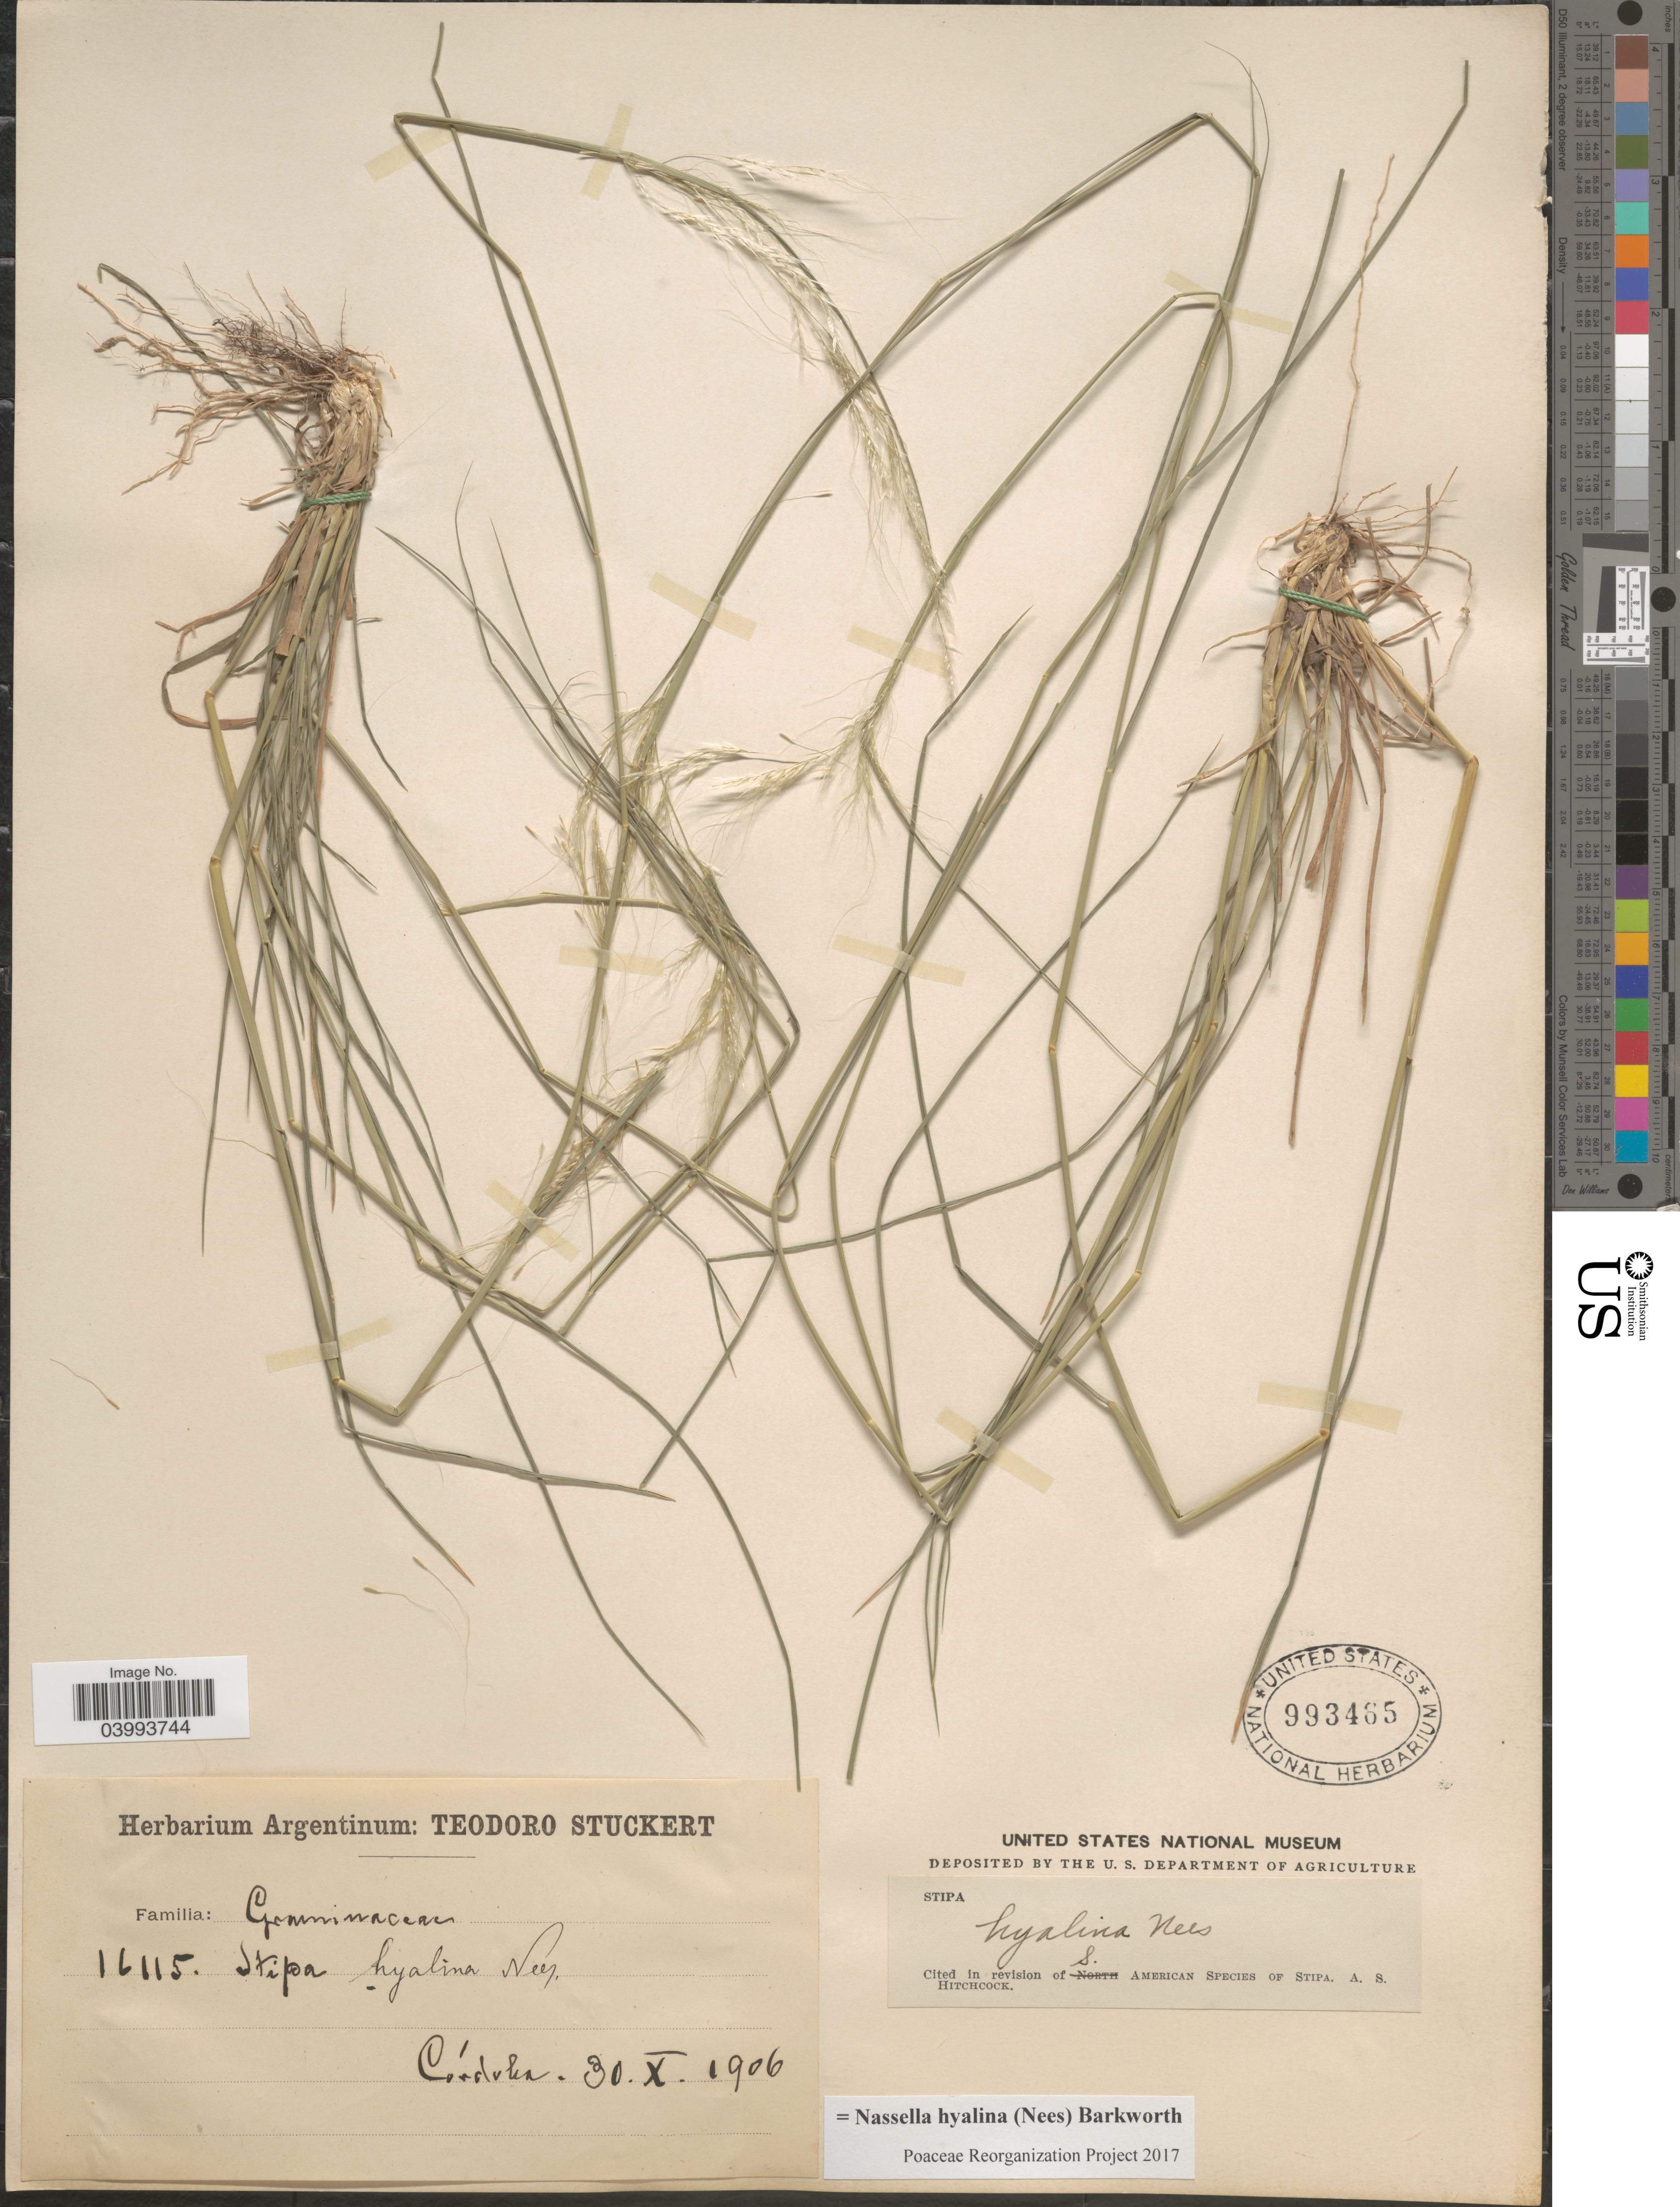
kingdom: Plantae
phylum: Tracheophyta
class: Liliopsida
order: Poales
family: Poaceae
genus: Nassella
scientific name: Nassella hyalina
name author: (Nees) Barkworth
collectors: T. Stuckert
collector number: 16115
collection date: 1906-10-30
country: Argentina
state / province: Cordoba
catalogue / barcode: US 993465